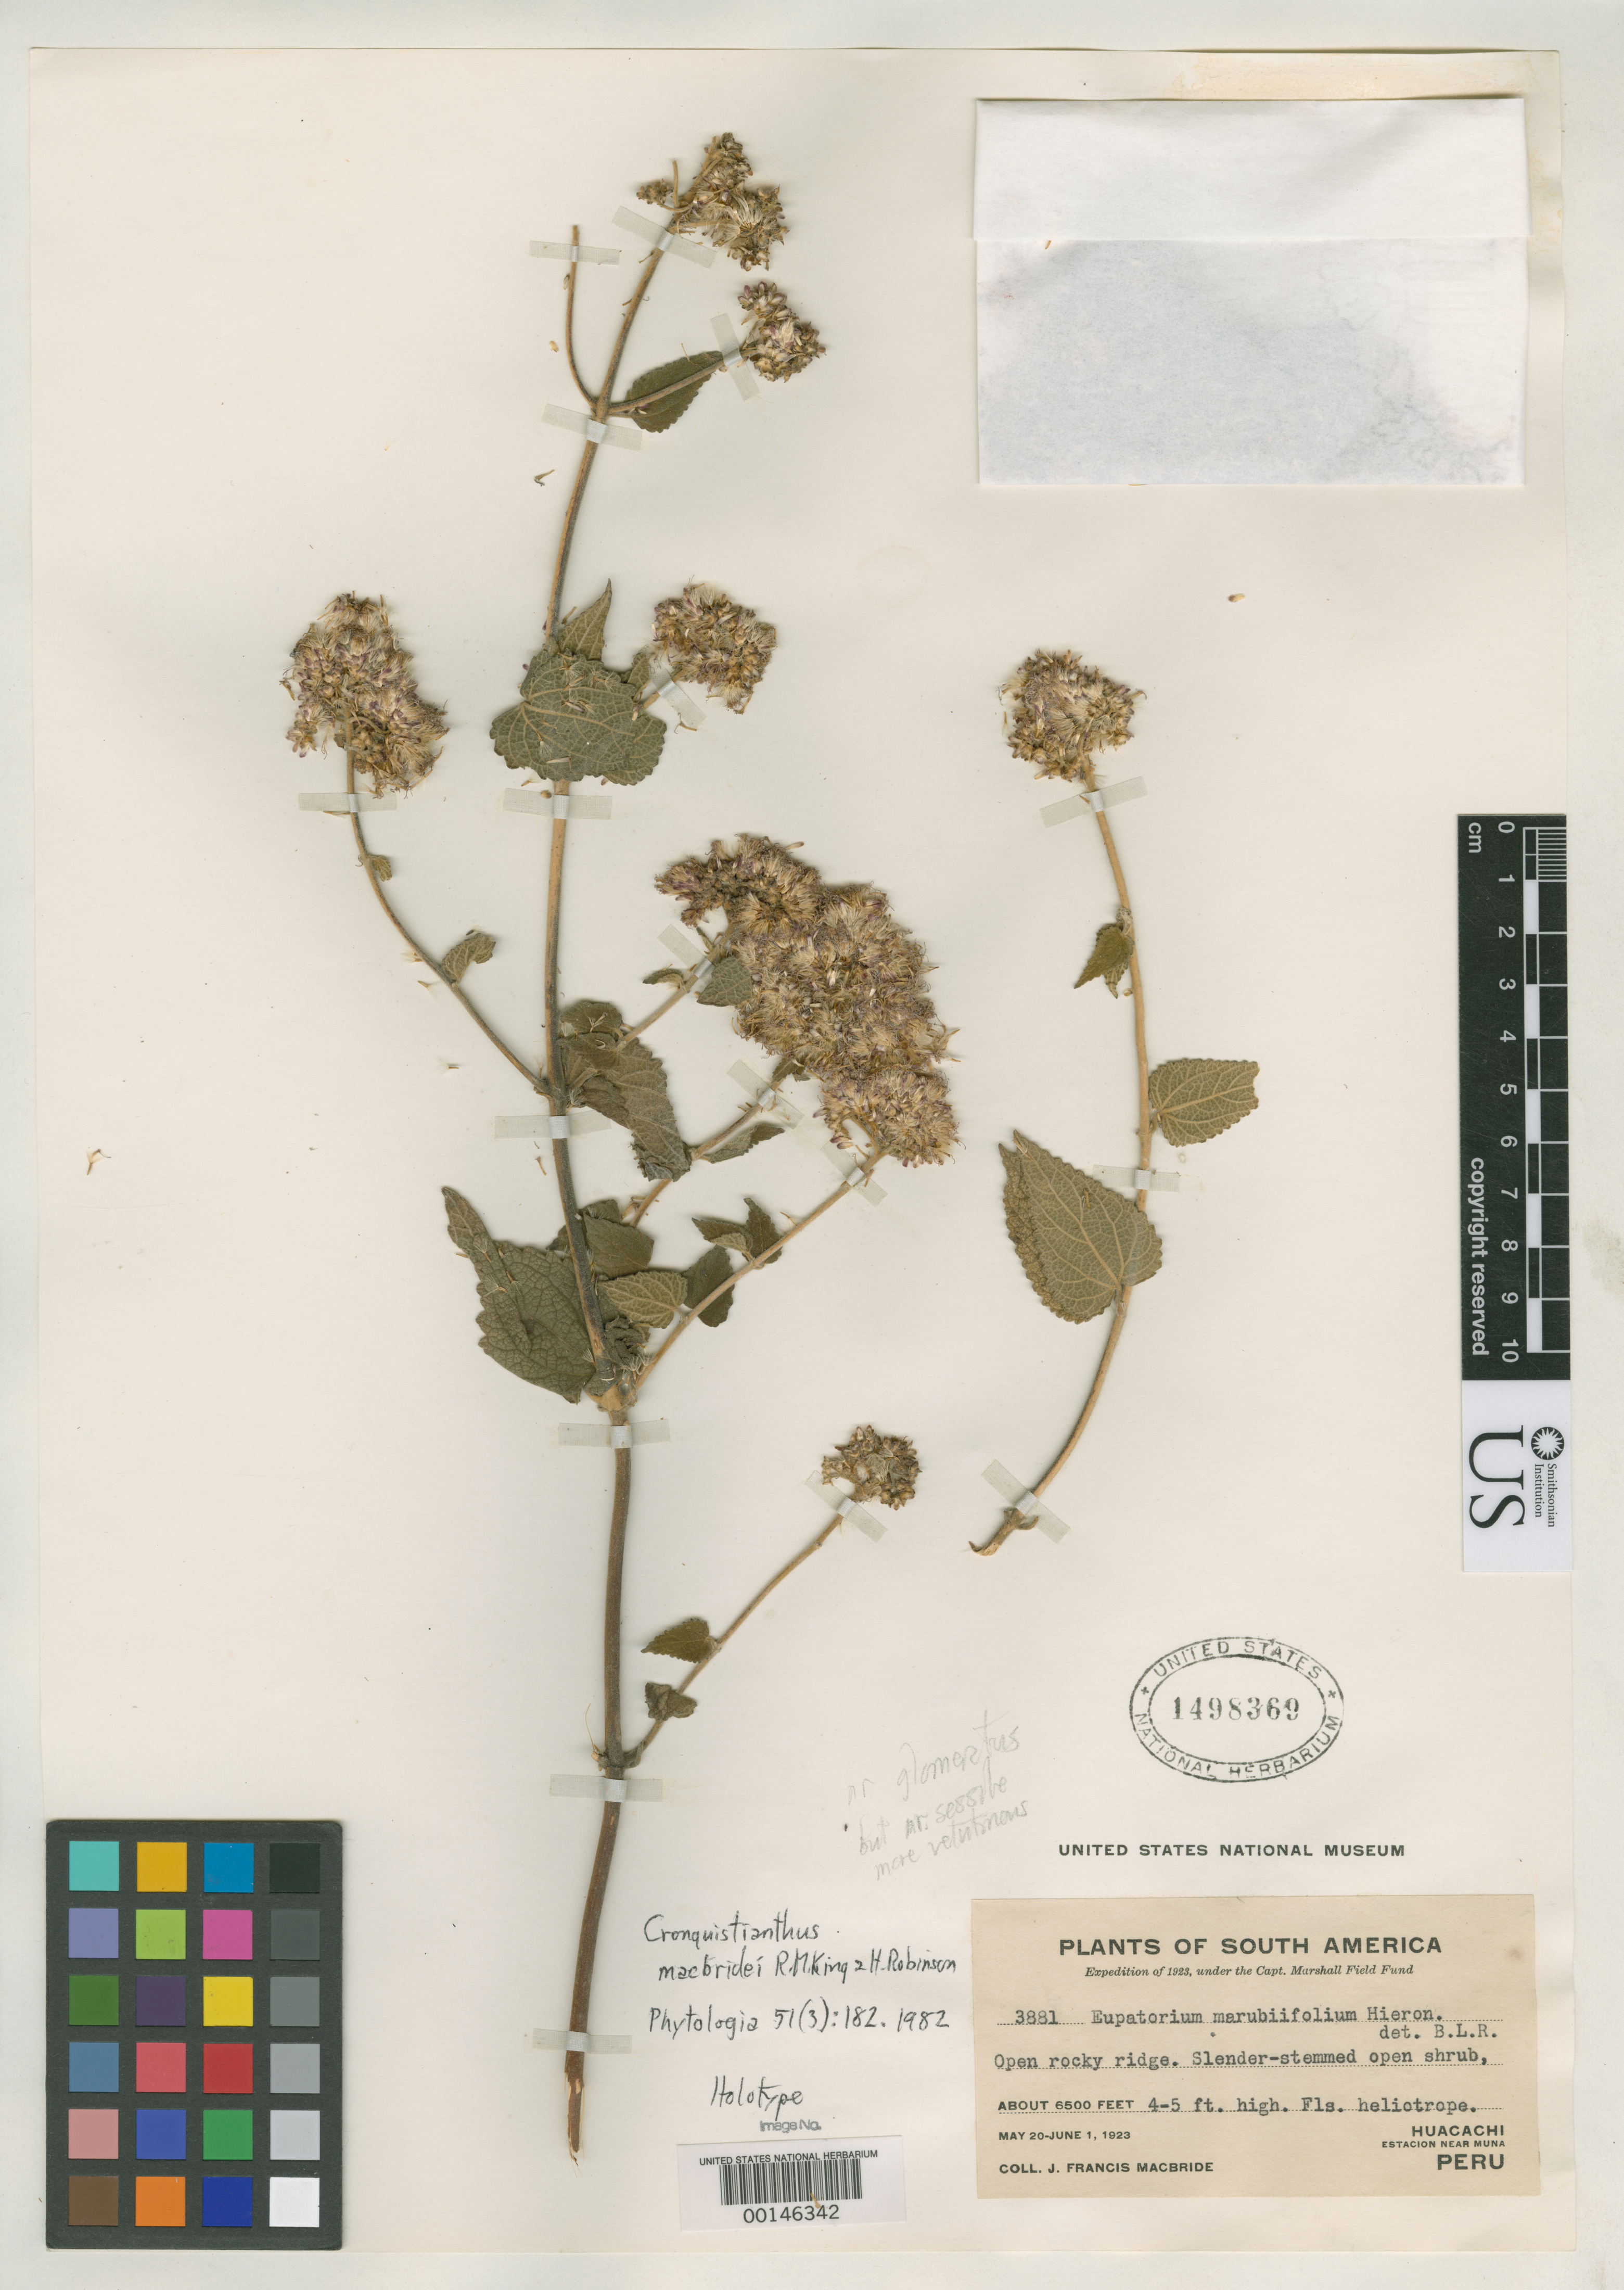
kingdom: Plantae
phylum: Tracheophyta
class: Magnoliopsida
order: Asterales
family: Asteraceae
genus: Cronquistianthus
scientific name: Cronquistianthus macbridei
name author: R.M. King & H. Rob.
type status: Holotype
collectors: J. F. Macbride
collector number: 3881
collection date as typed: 20 May 1923 to 01 Jun 1923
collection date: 1923-05-20/1923-06-01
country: Peru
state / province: Huánuco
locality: Huacachi, near Muña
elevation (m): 1981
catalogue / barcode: US 1498369